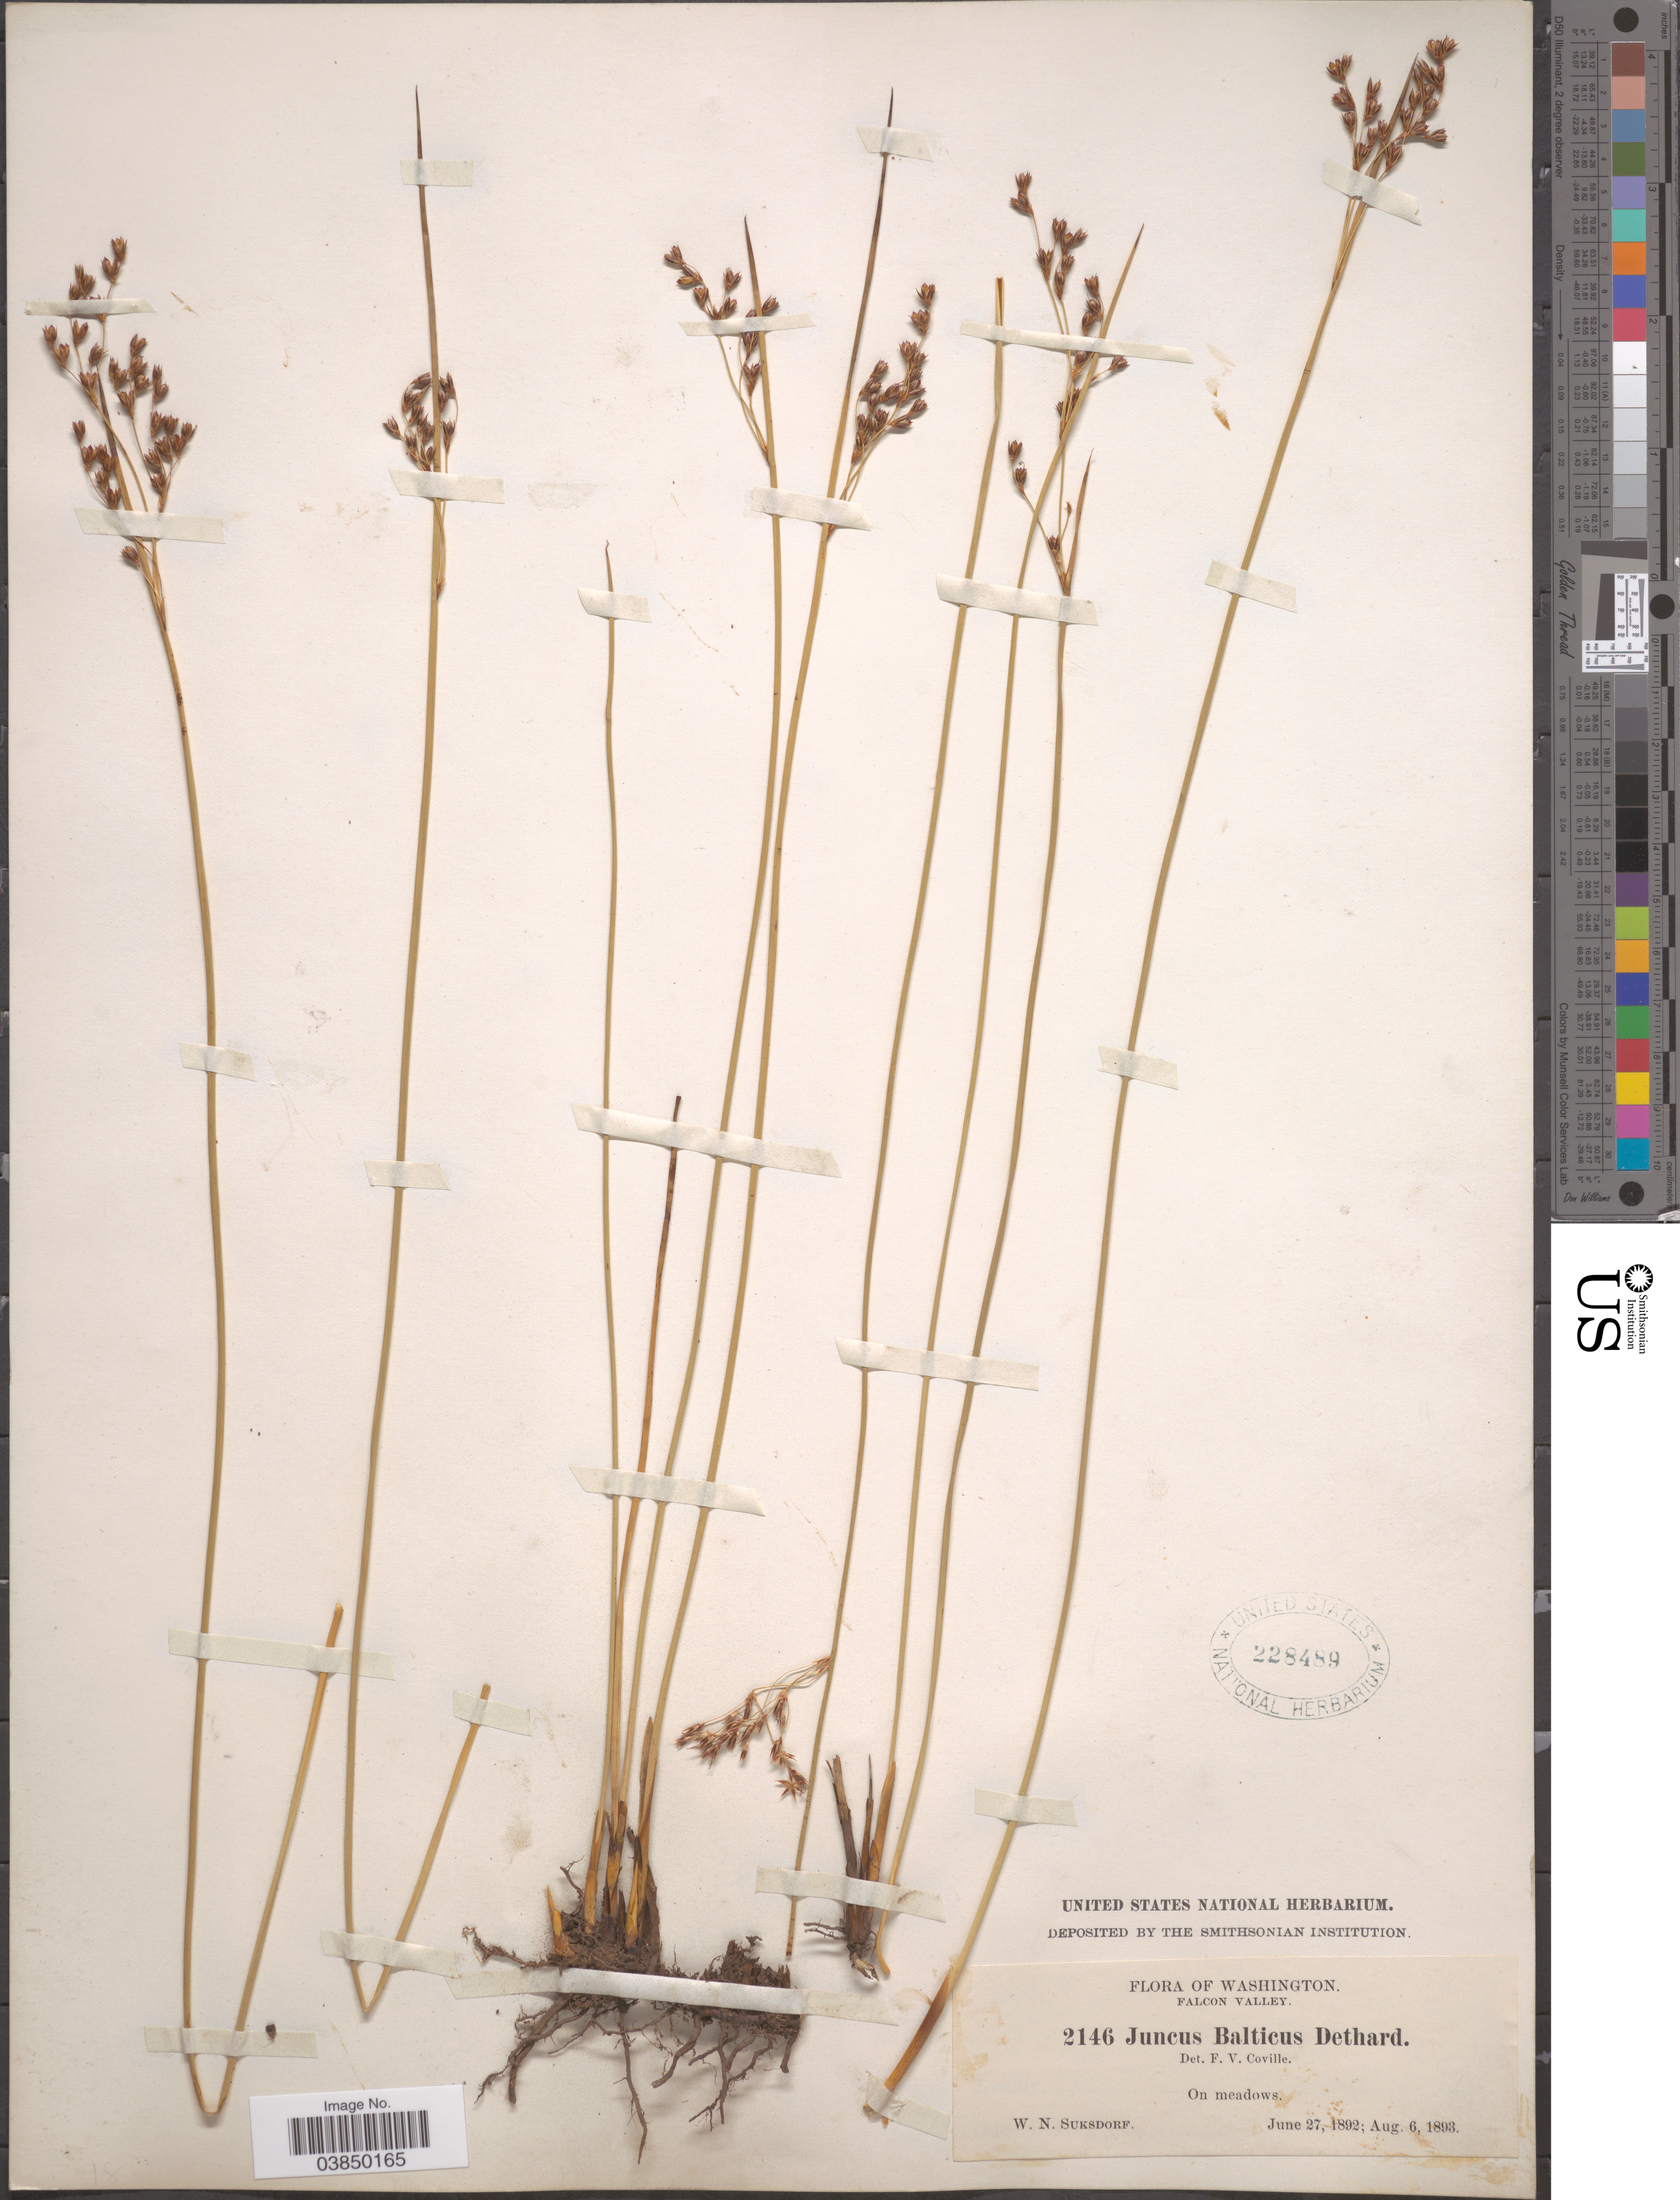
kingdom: Plantae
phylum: Tracheophyta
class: Liliopsida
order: Poales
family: Juncaceae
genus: Juncus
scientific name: Juncus balticus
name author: Willd.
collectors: W. N. Suksdorf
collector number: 2146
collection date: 1892-06-27/1893-08-06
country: United States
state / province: Washington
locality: Falcon Valley. On meadows.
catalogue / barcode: US 228489